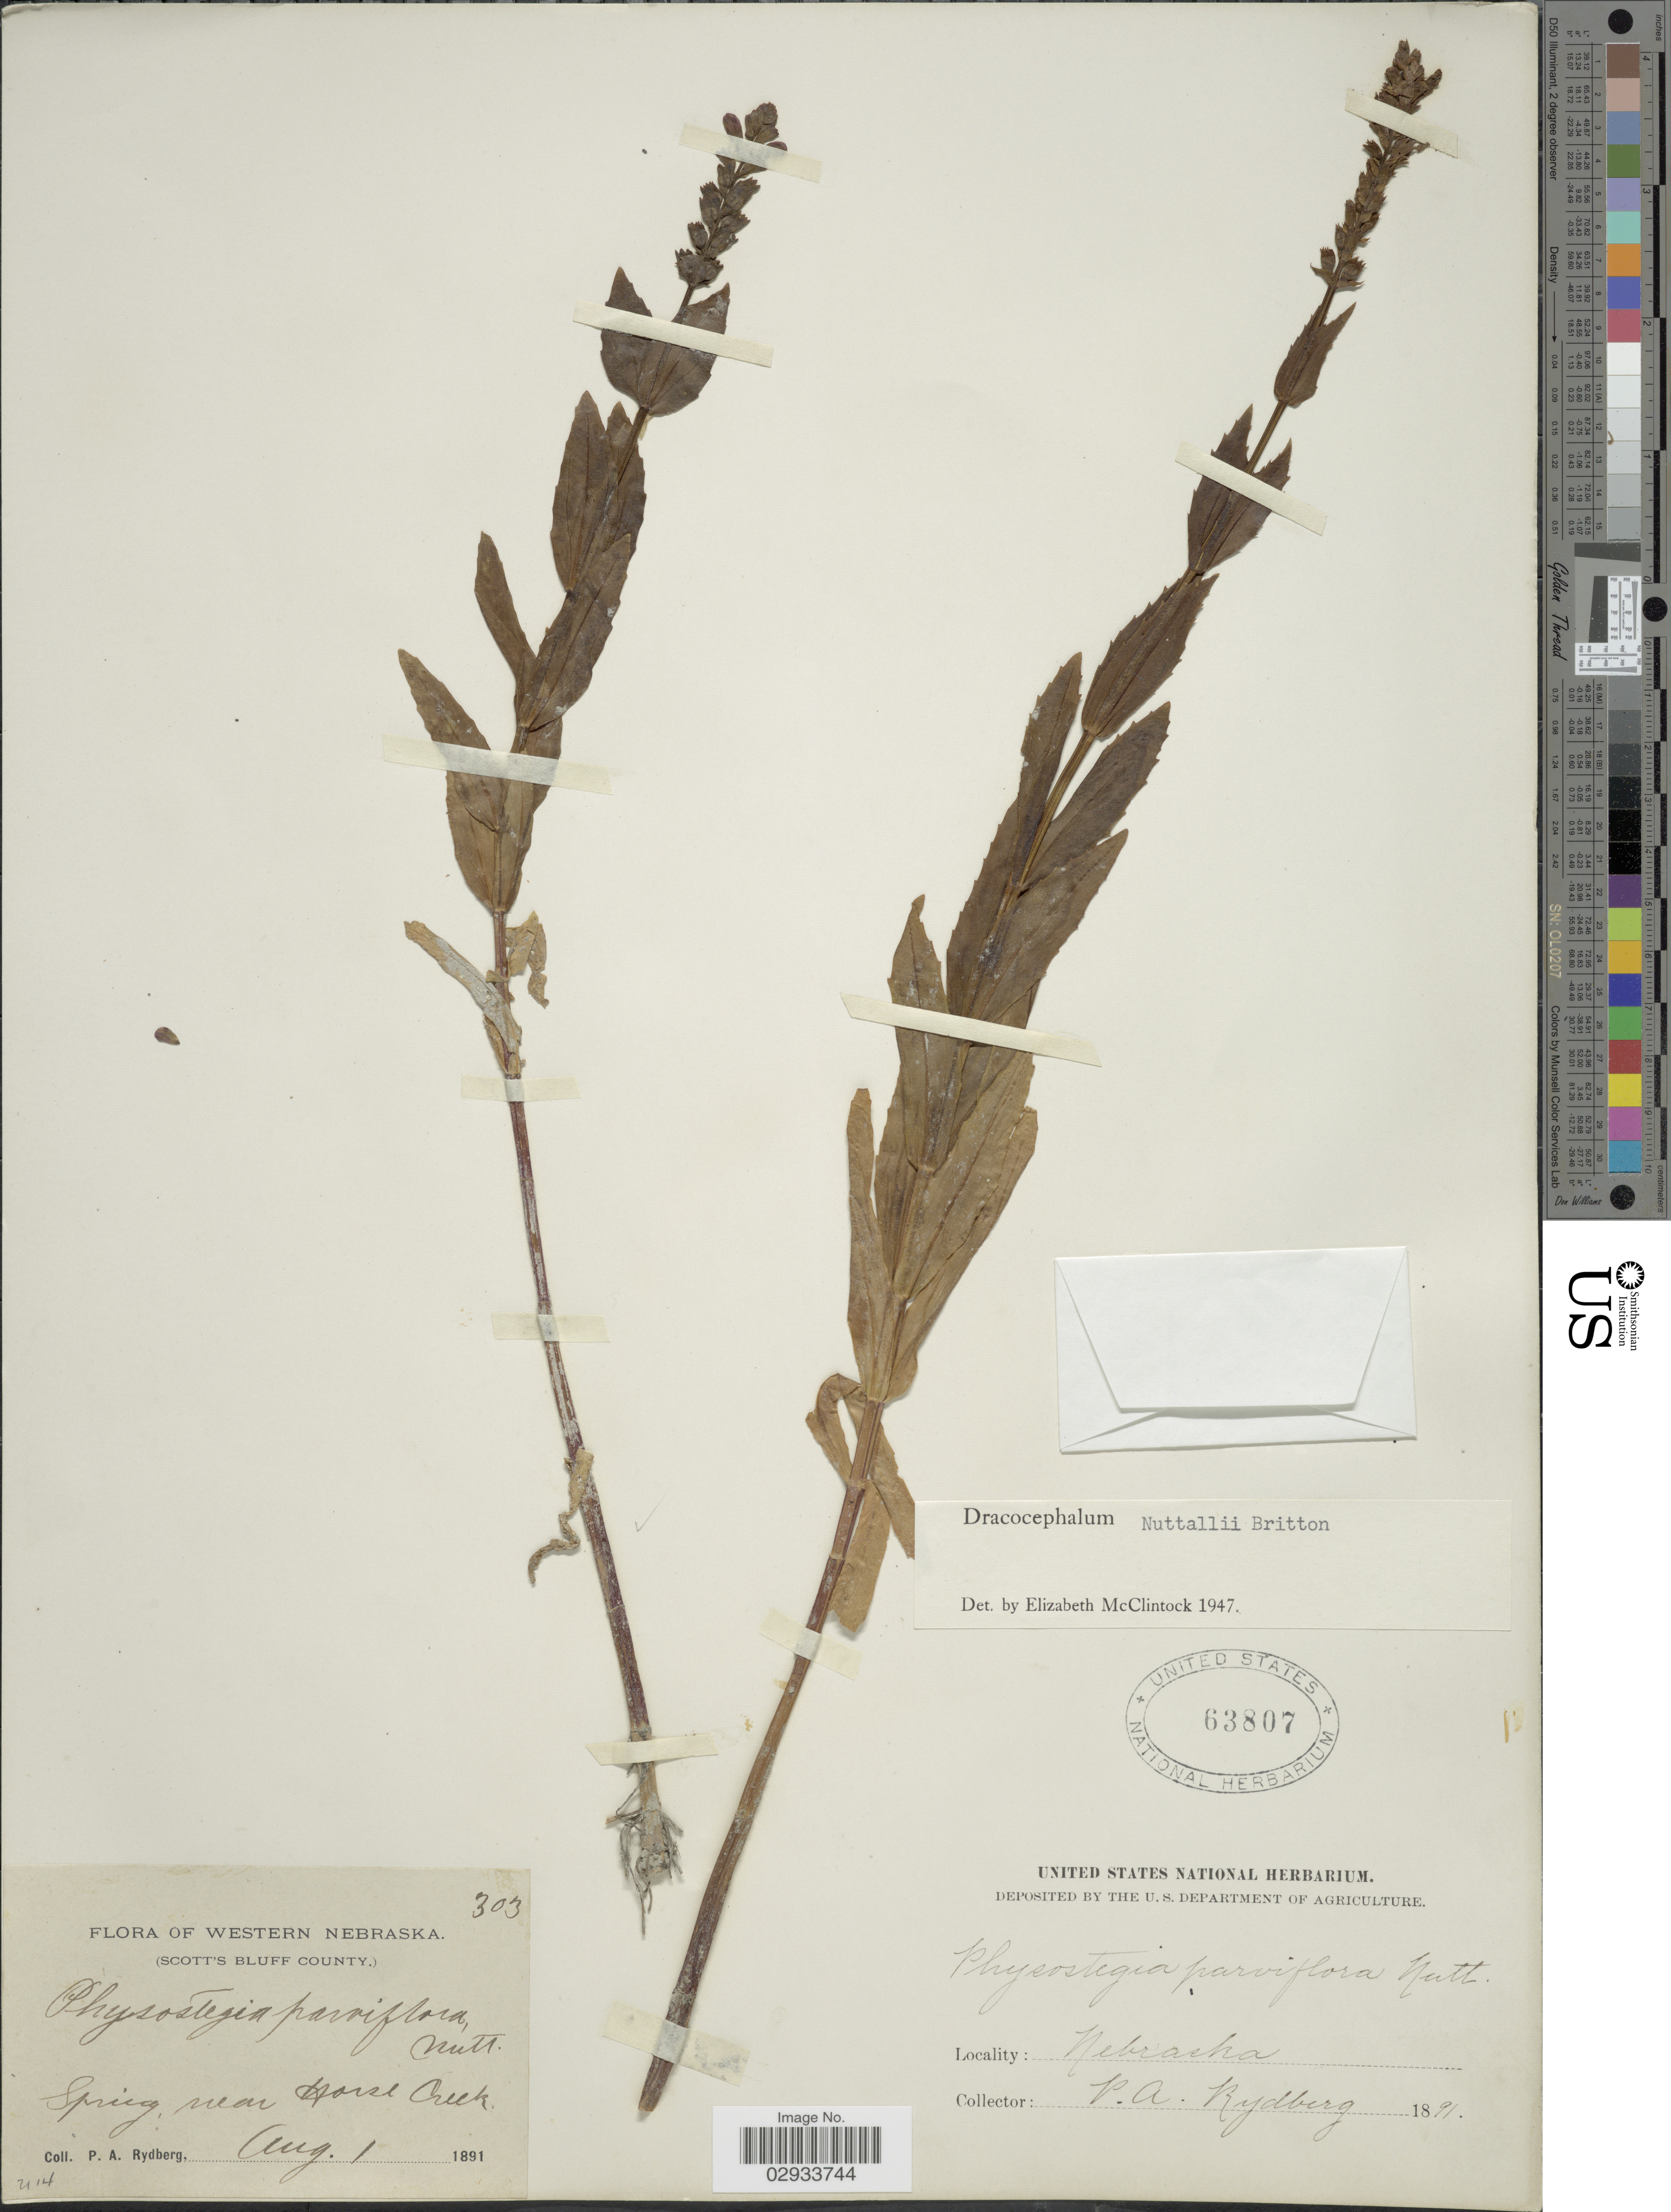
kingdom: Plantae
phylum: Tracheophyta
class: Magnoliopsida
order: Lamiales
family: Lamiaceae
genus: Physostegia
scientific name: Physostegia nuttallii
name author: (Britton) Fassett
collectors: P. A. Rydberg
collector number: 303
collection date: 1891-08-01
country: United States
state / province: Nebraska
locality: Western Nebraska, (Scott's Bluff County), Spring near Horst Creek.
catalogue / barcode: US 63807